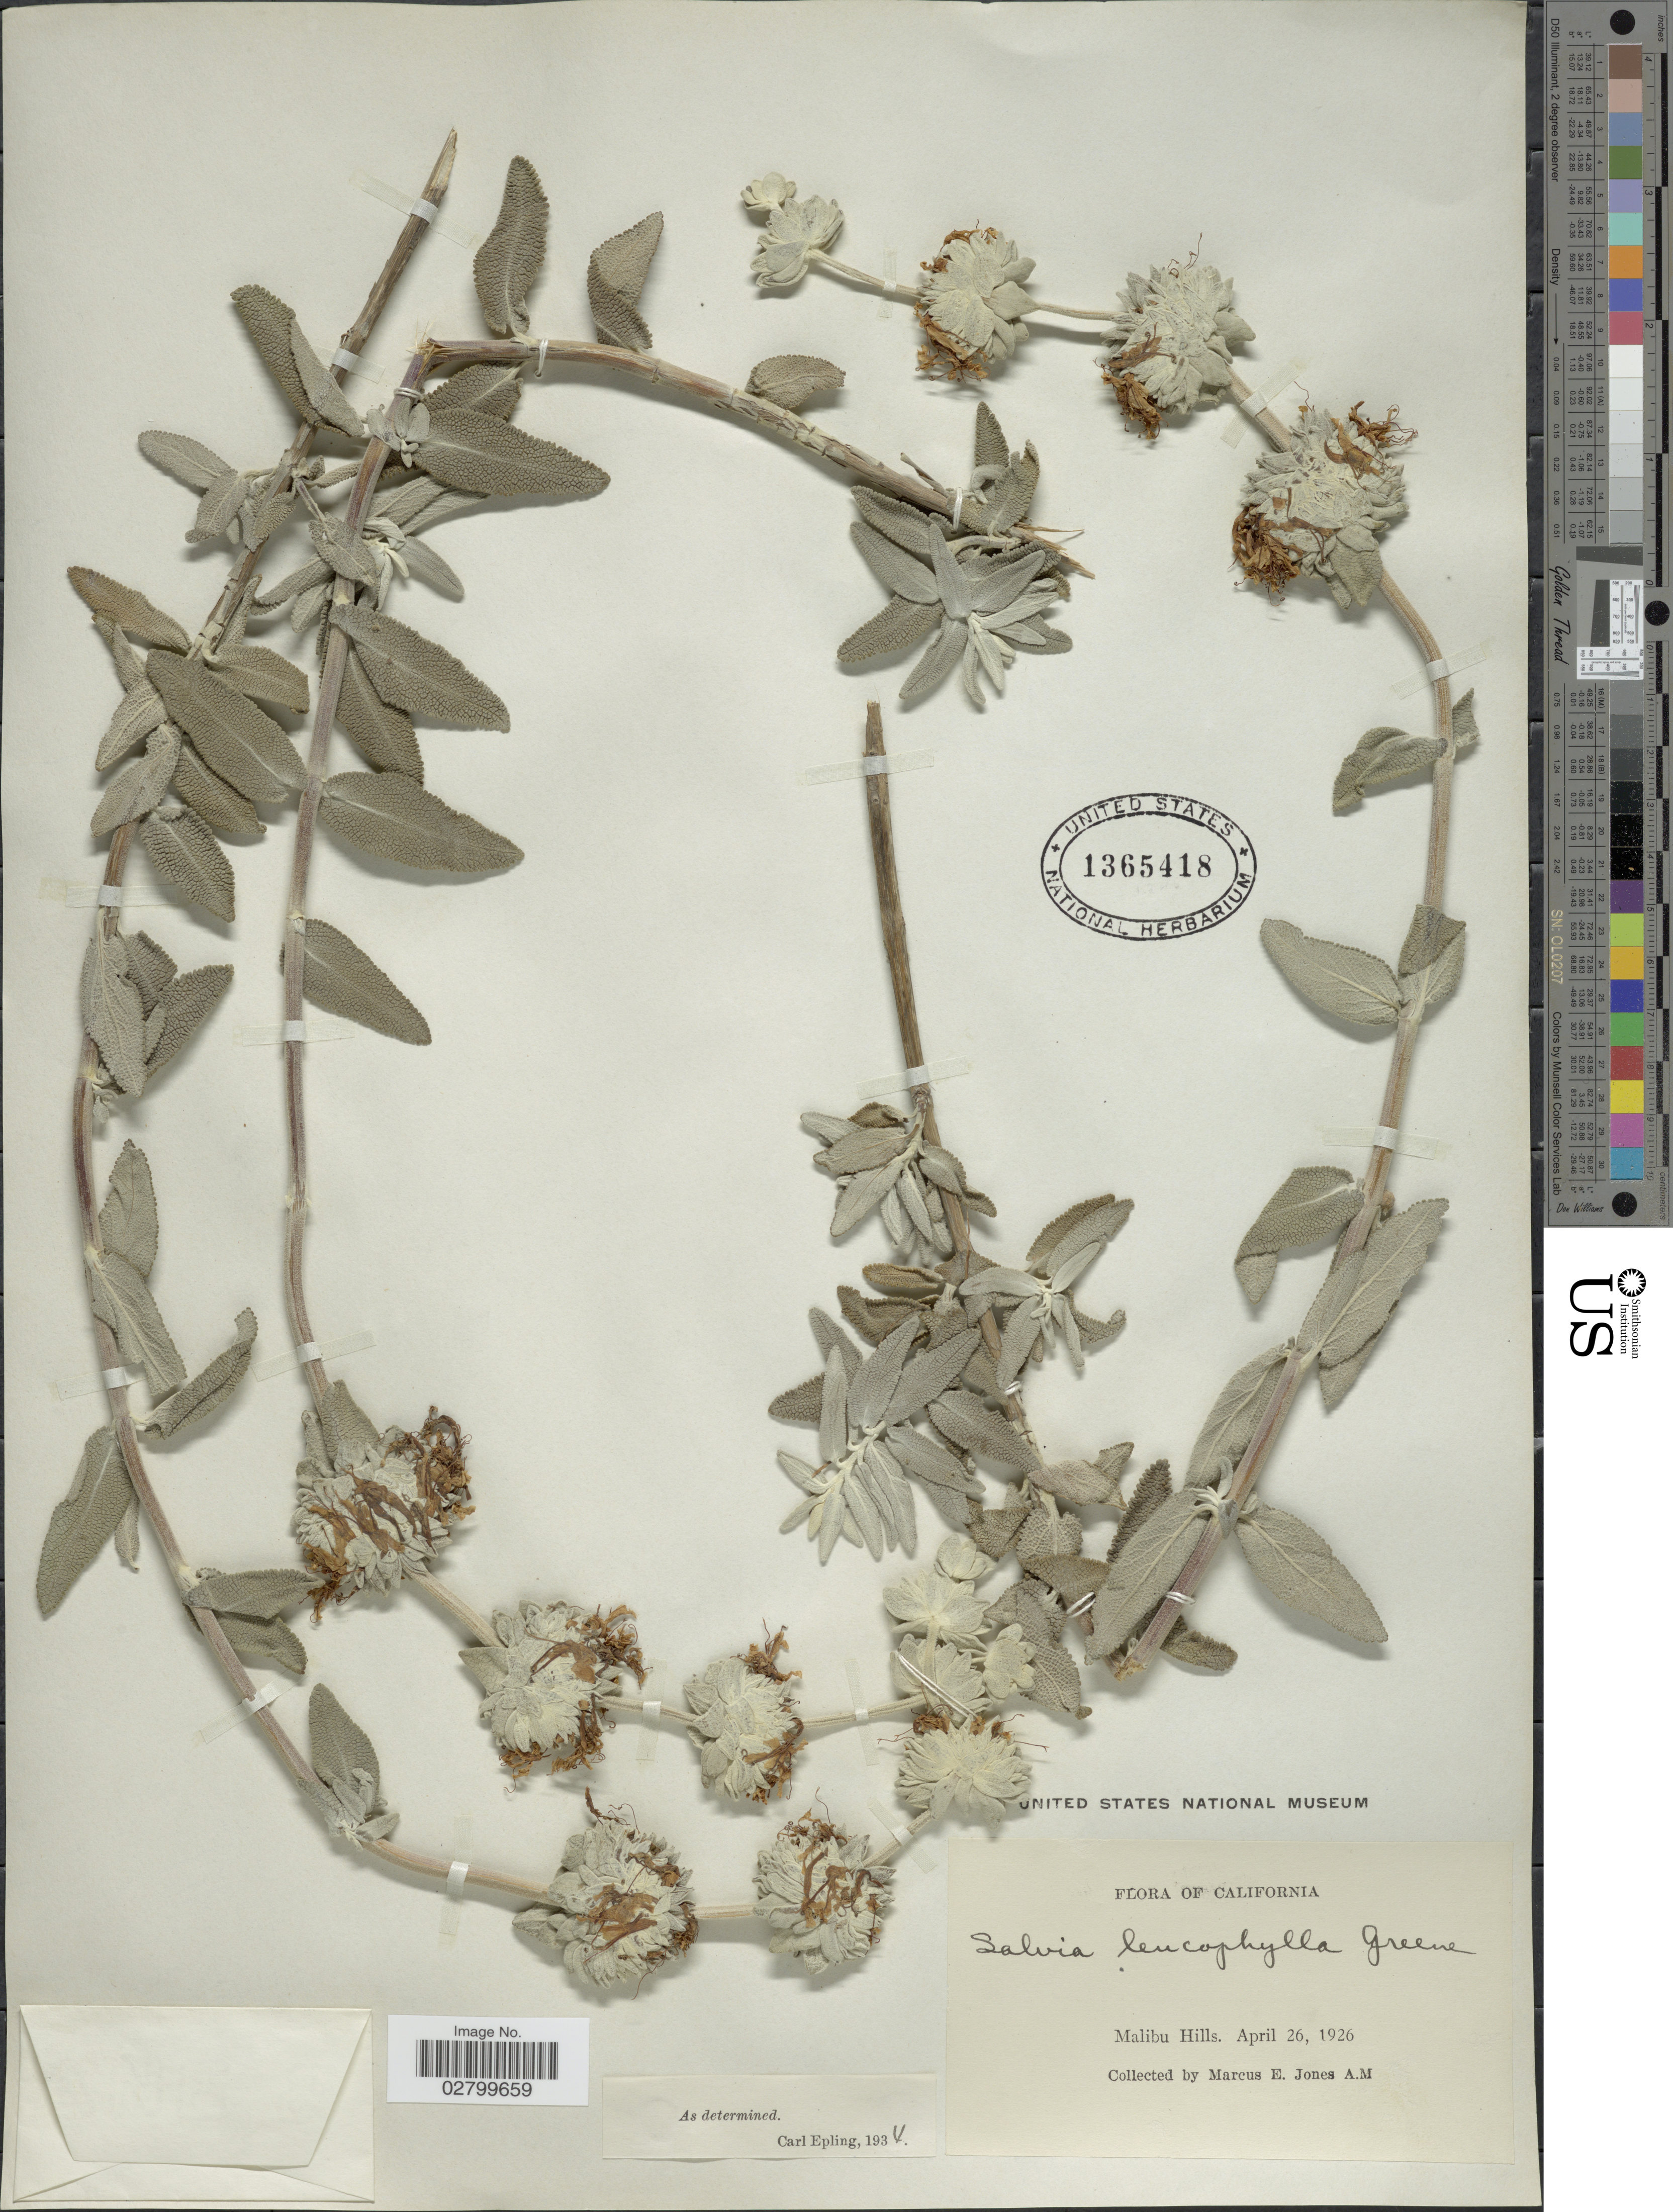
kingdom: Plantae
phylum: Tracheophyta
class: Magnoliopsida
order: Lamiales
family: Lamiaceae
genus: Salvia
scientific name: Salvia leucophylla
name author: Greene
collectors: M. E. Jones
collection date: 1926-04-26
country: United States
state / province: California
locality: Malibu Hills.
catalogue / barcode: US 1365418